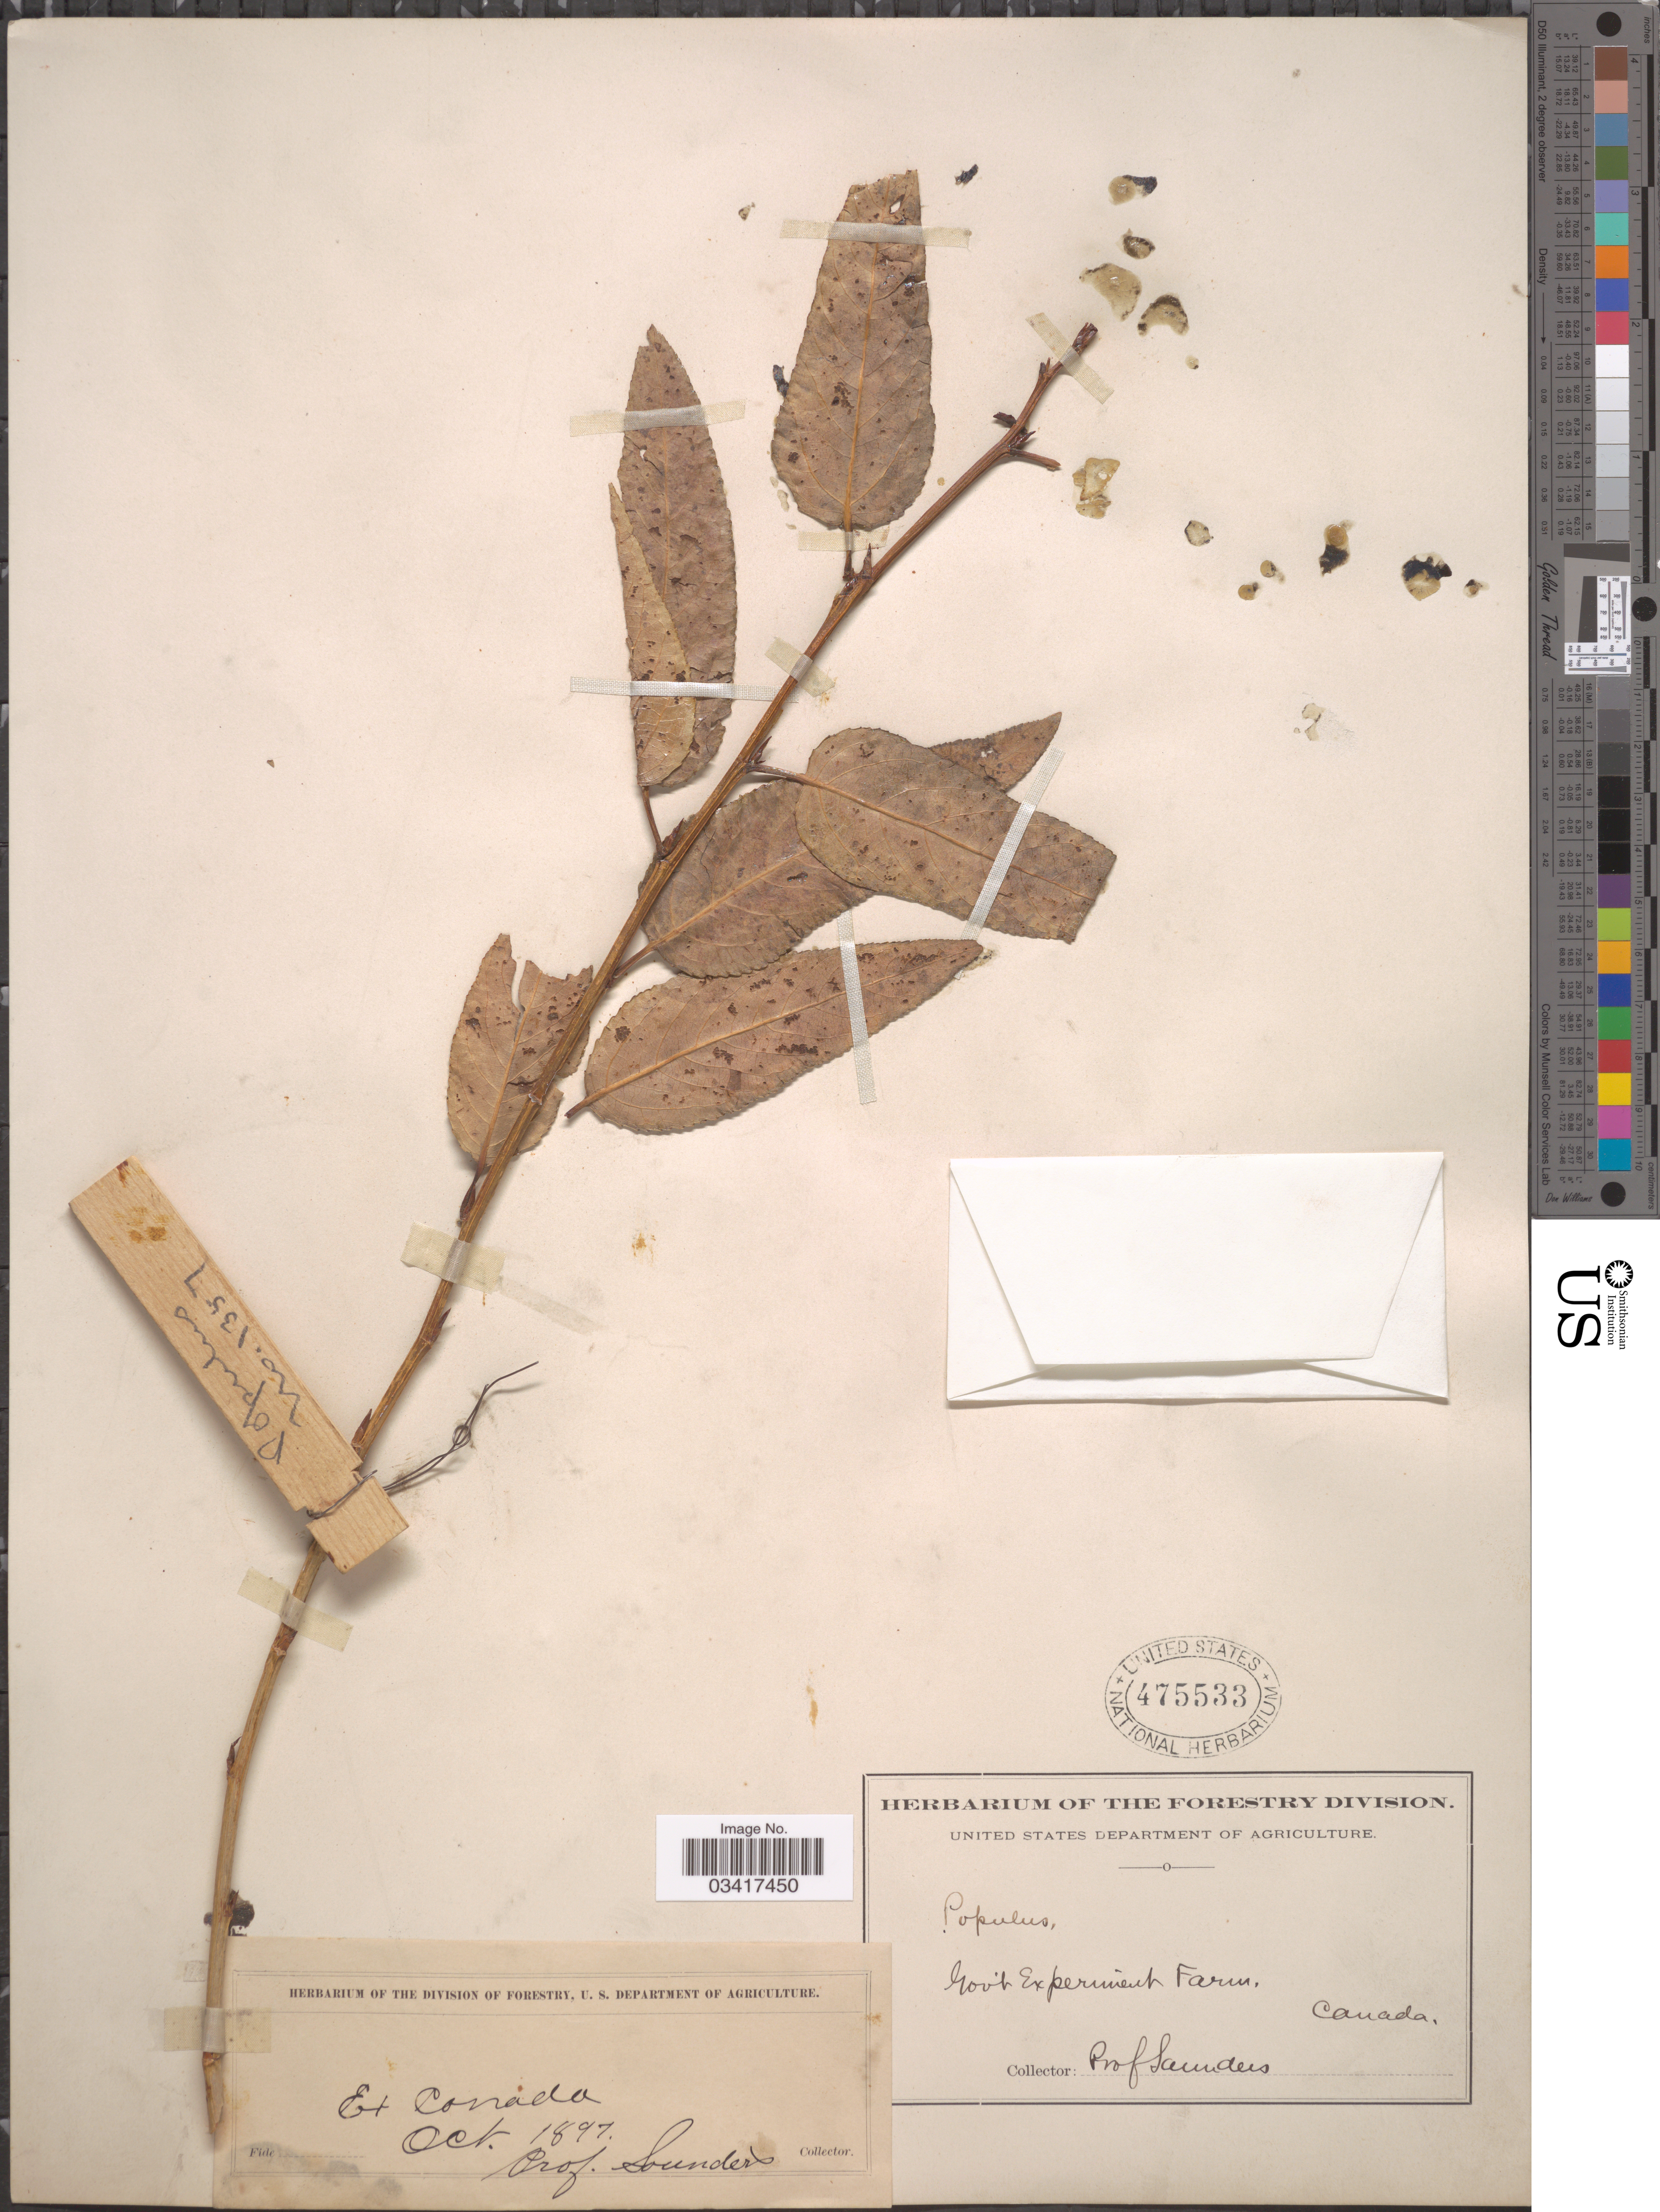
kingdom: Plantae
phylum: Tracheophyta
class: Magnoliopsida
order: Malpighiales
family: Salicaceae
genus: Populus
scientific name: Populus laurifolia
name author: Ledeb.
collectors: Prof. Saunders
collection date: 1897-10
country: Canada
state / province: Ontario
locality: Central Experiment Farm. Ottawa.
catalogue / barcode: US 475533